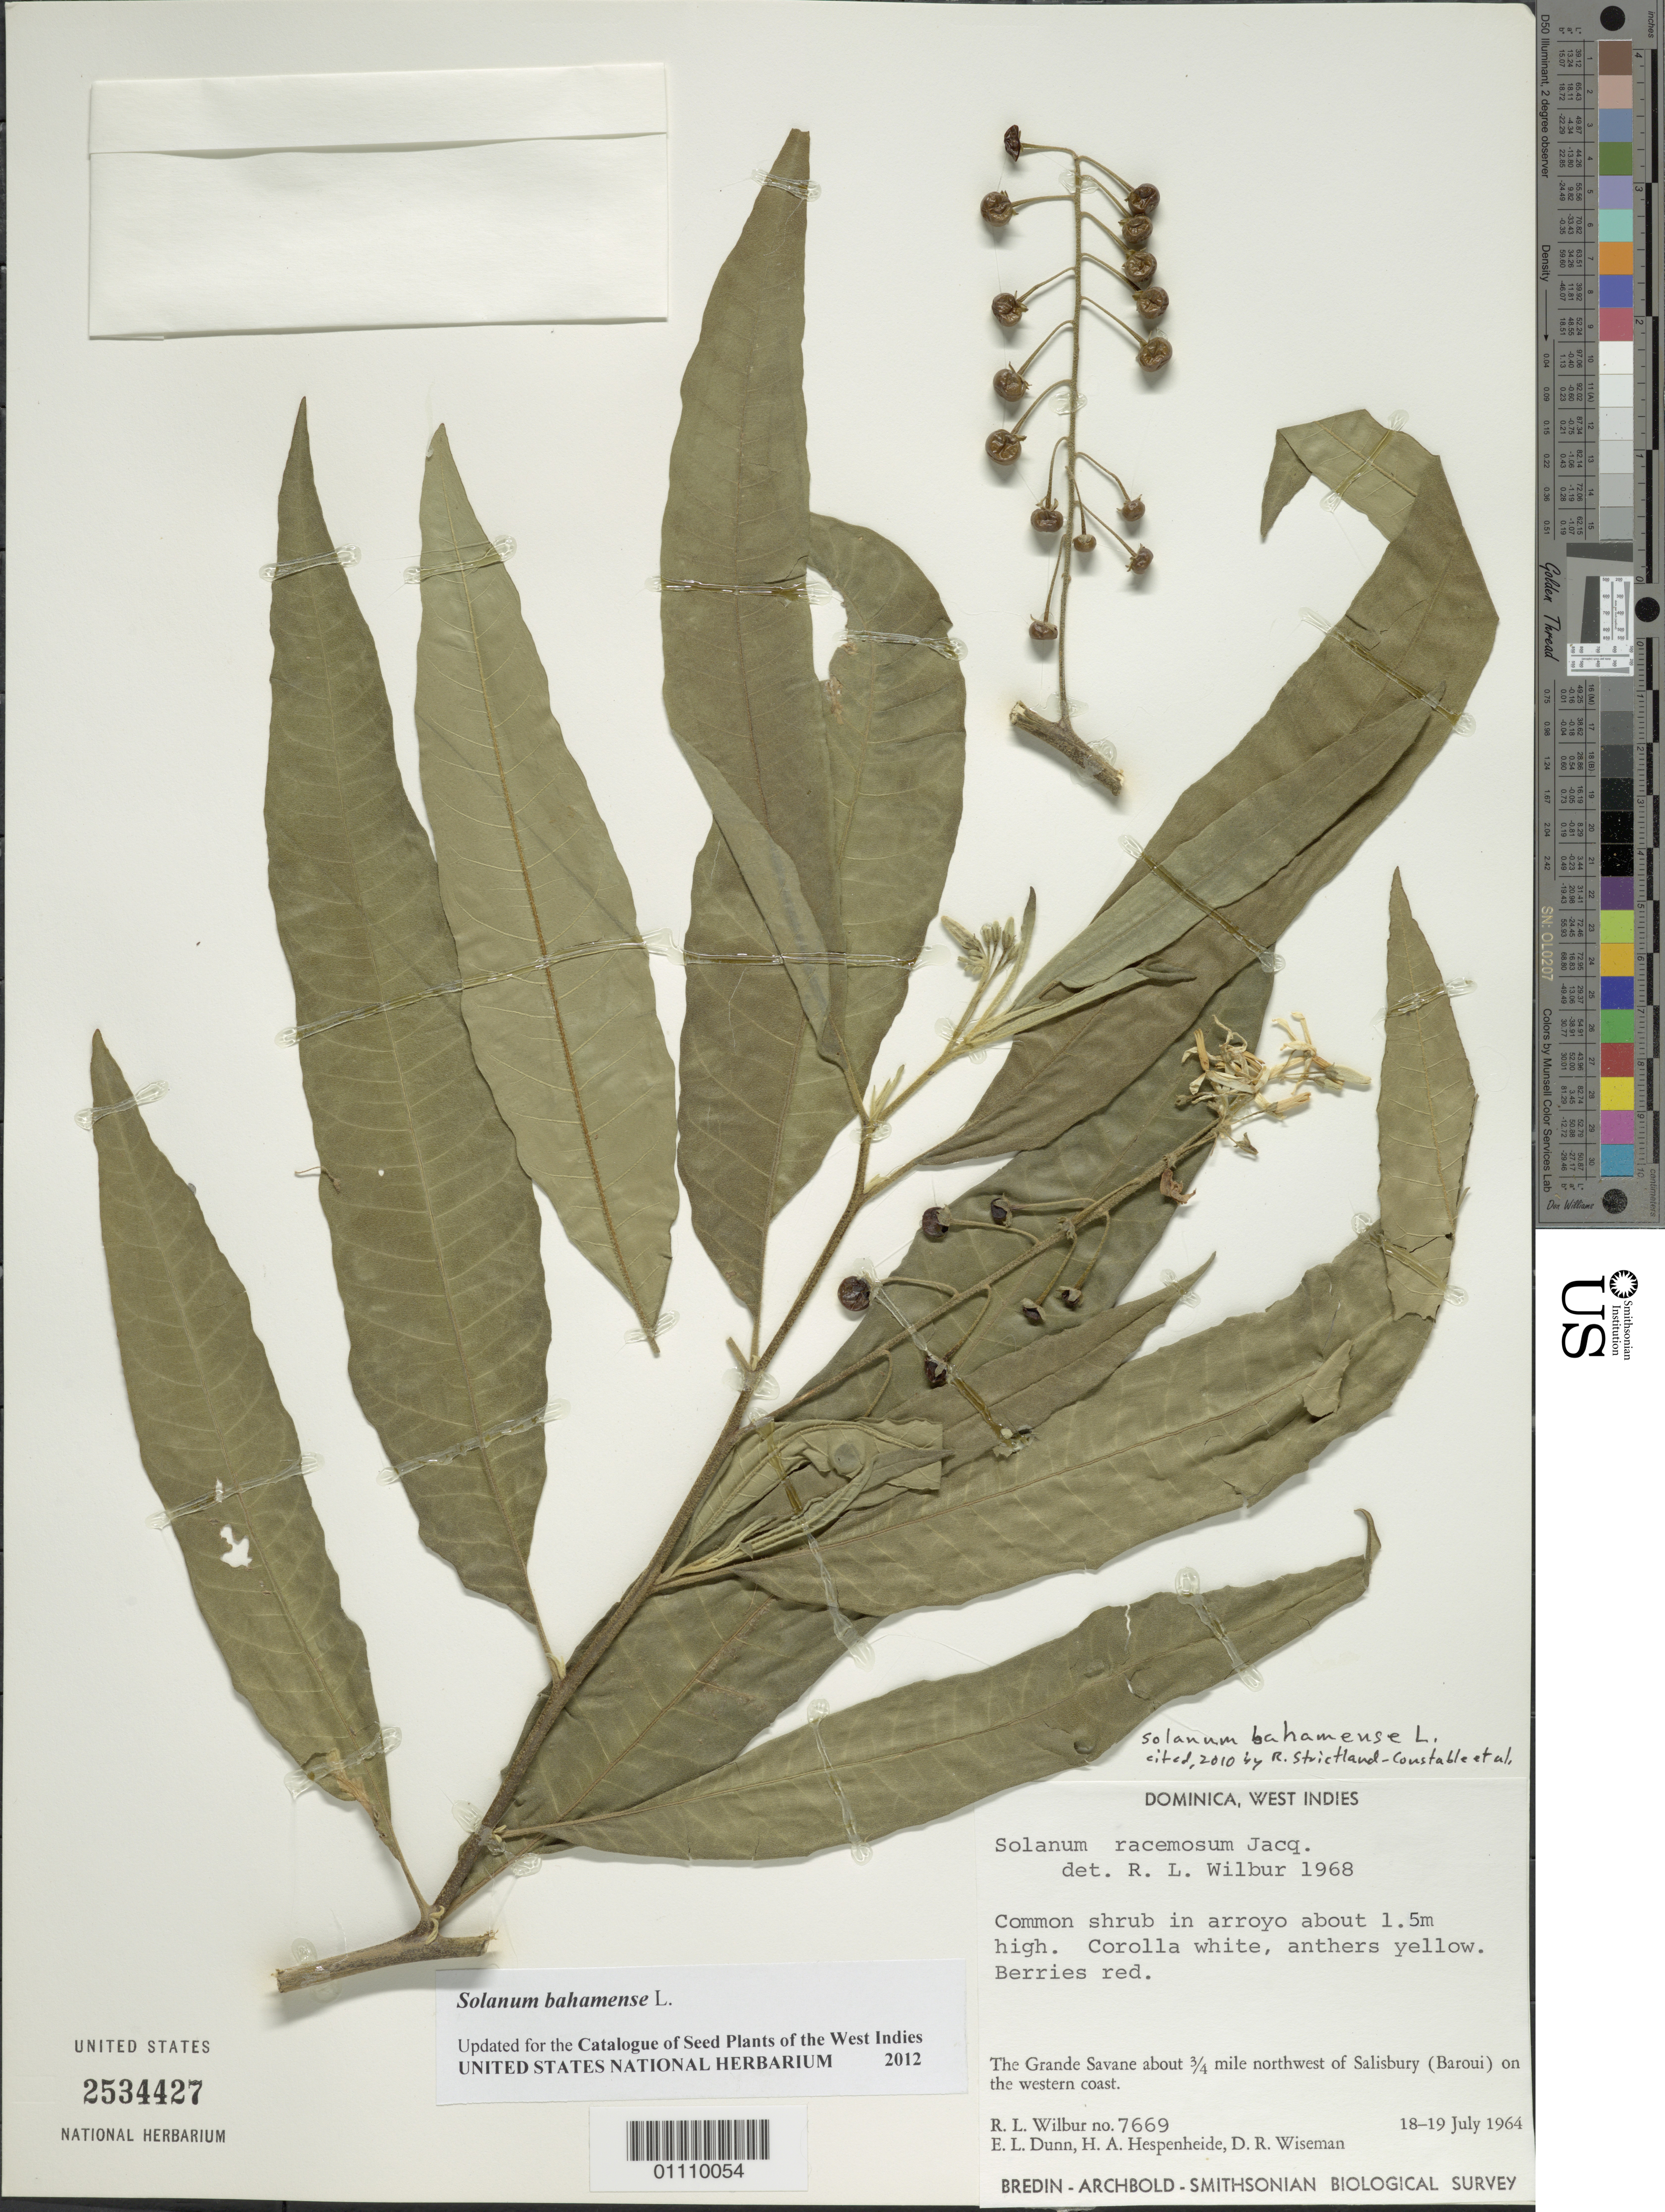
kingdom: Plantae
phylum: Tracheophyta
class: Magnoliopsida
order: Solanales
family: Solanaceae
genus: Solanum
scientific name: Solanum bahamense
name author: L.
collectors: R. L. Wilbur, H. A. Hespenheide & D. R. Wiseman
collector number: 7669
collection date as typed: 18 Jul 1964 to 19 Jul 1964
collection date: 1964-07-18/1964-07-19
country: Dominica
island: Dominica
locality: The Grande Savane, about 0.75 mile NW of Salisbury (Baroui) on the W coast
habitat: In arroyo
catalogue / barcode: US 2534427